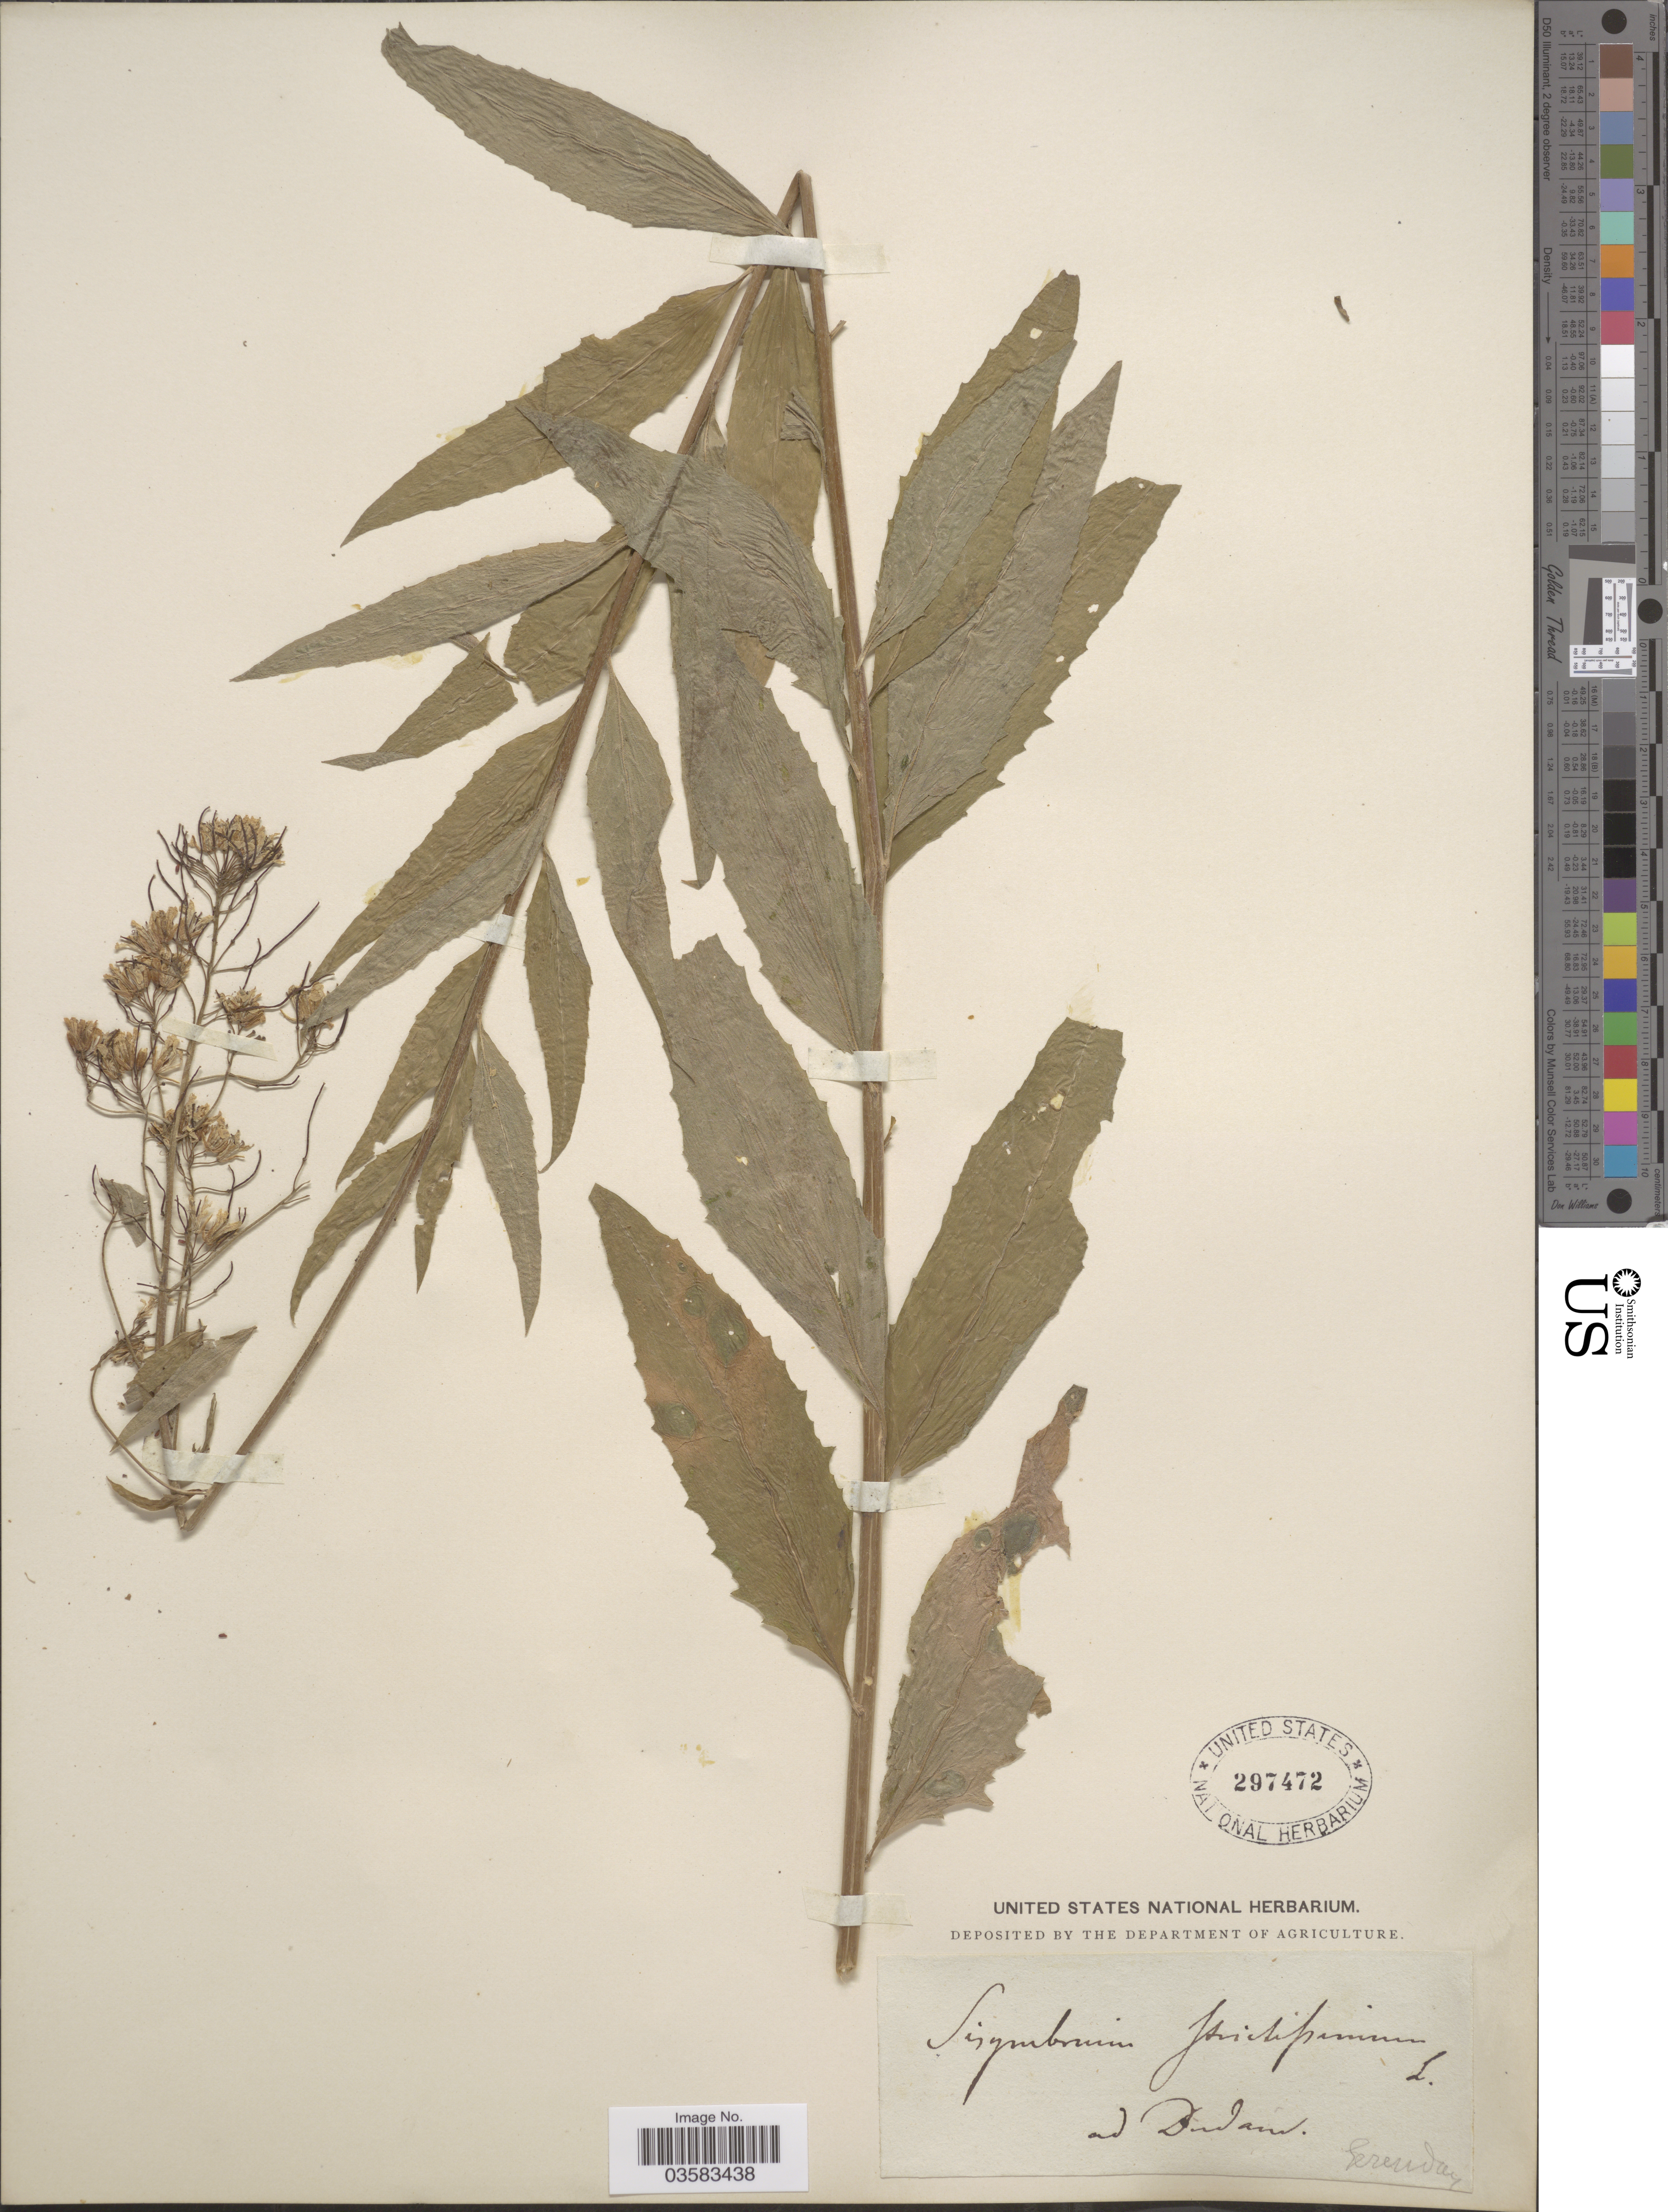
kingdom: Plantae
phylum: Tracheophyta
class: Magnoliopsida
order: Brassicales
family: Brassicaceae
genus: Sisymbrium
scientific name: Sisymbrium strictissimum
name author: L.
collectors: Gerenday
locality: Ad Dudame [interpreted].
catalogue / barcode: US 297472